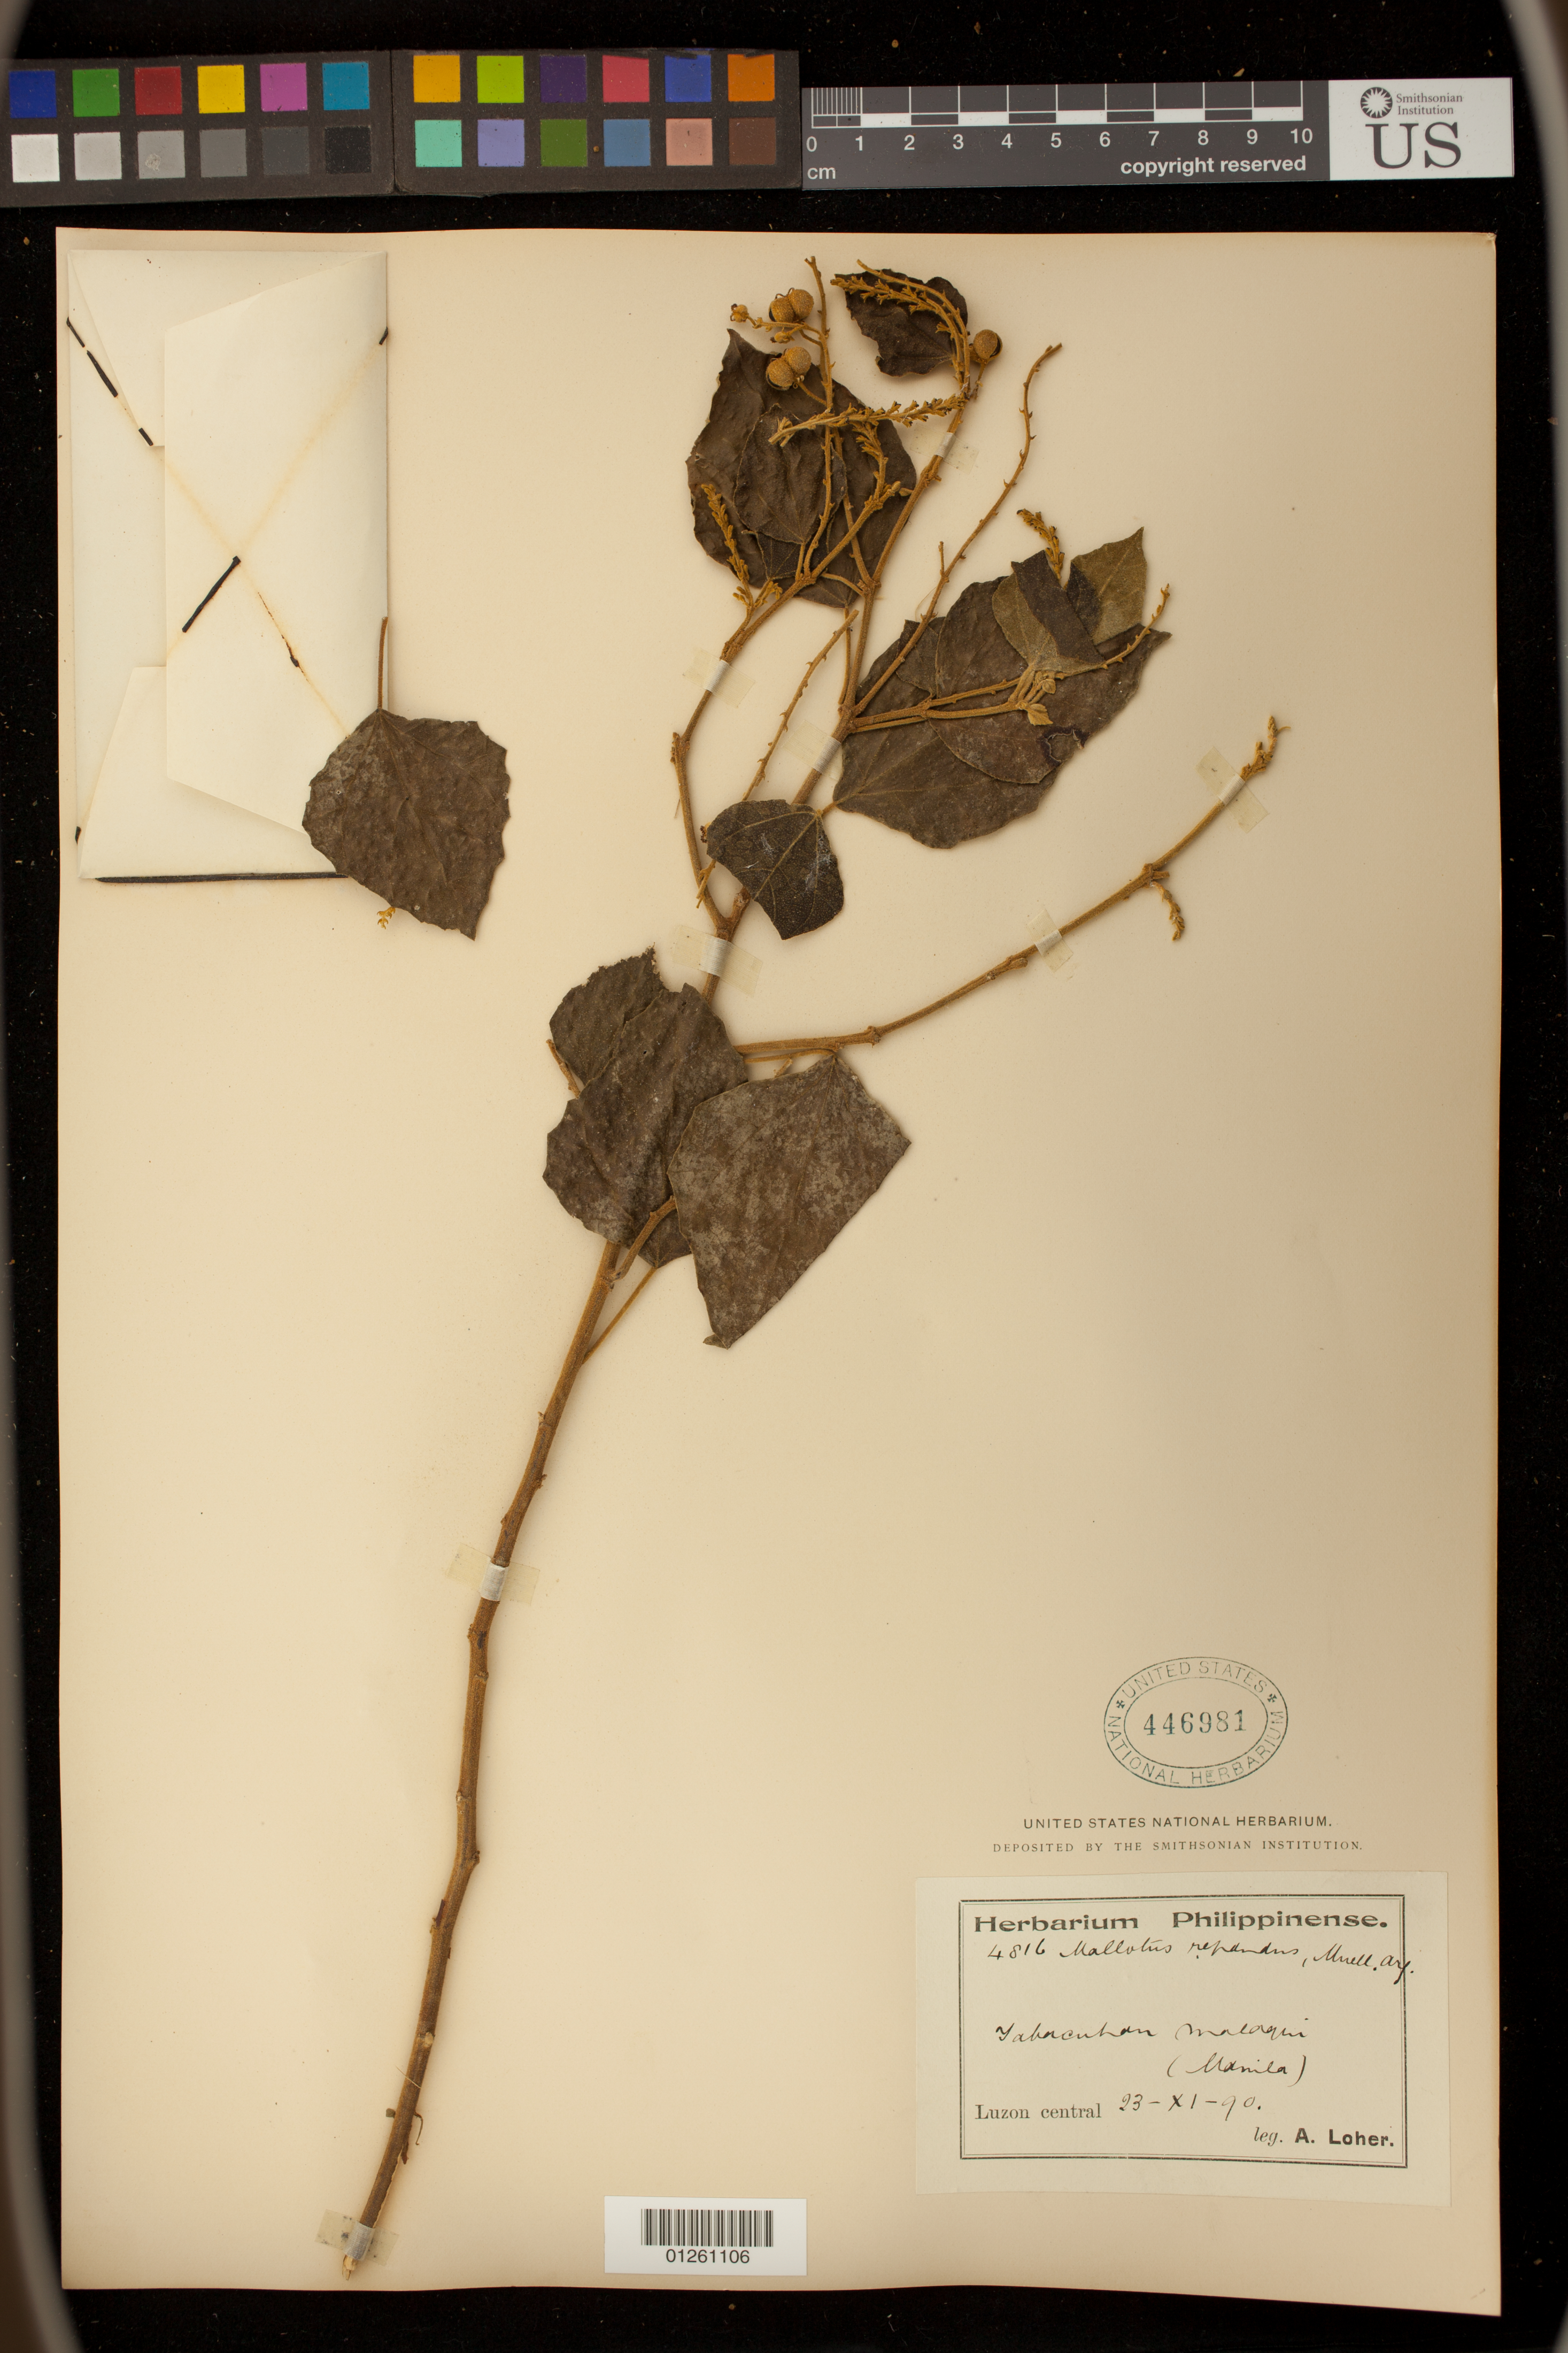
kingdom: Plantae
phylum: Tracheophyta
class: Magnoliopsida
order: Malpighiales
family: Euphorbiaceae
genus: Mallotus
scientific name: Mallotus repandus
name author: (Rottler) Müll. Arg.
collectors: A. Loher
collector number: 4816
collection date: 1890-11-23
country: Philippines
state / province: Central Luzon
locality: Tabacuhan [illegible] (Manila)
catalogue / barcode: US 446981